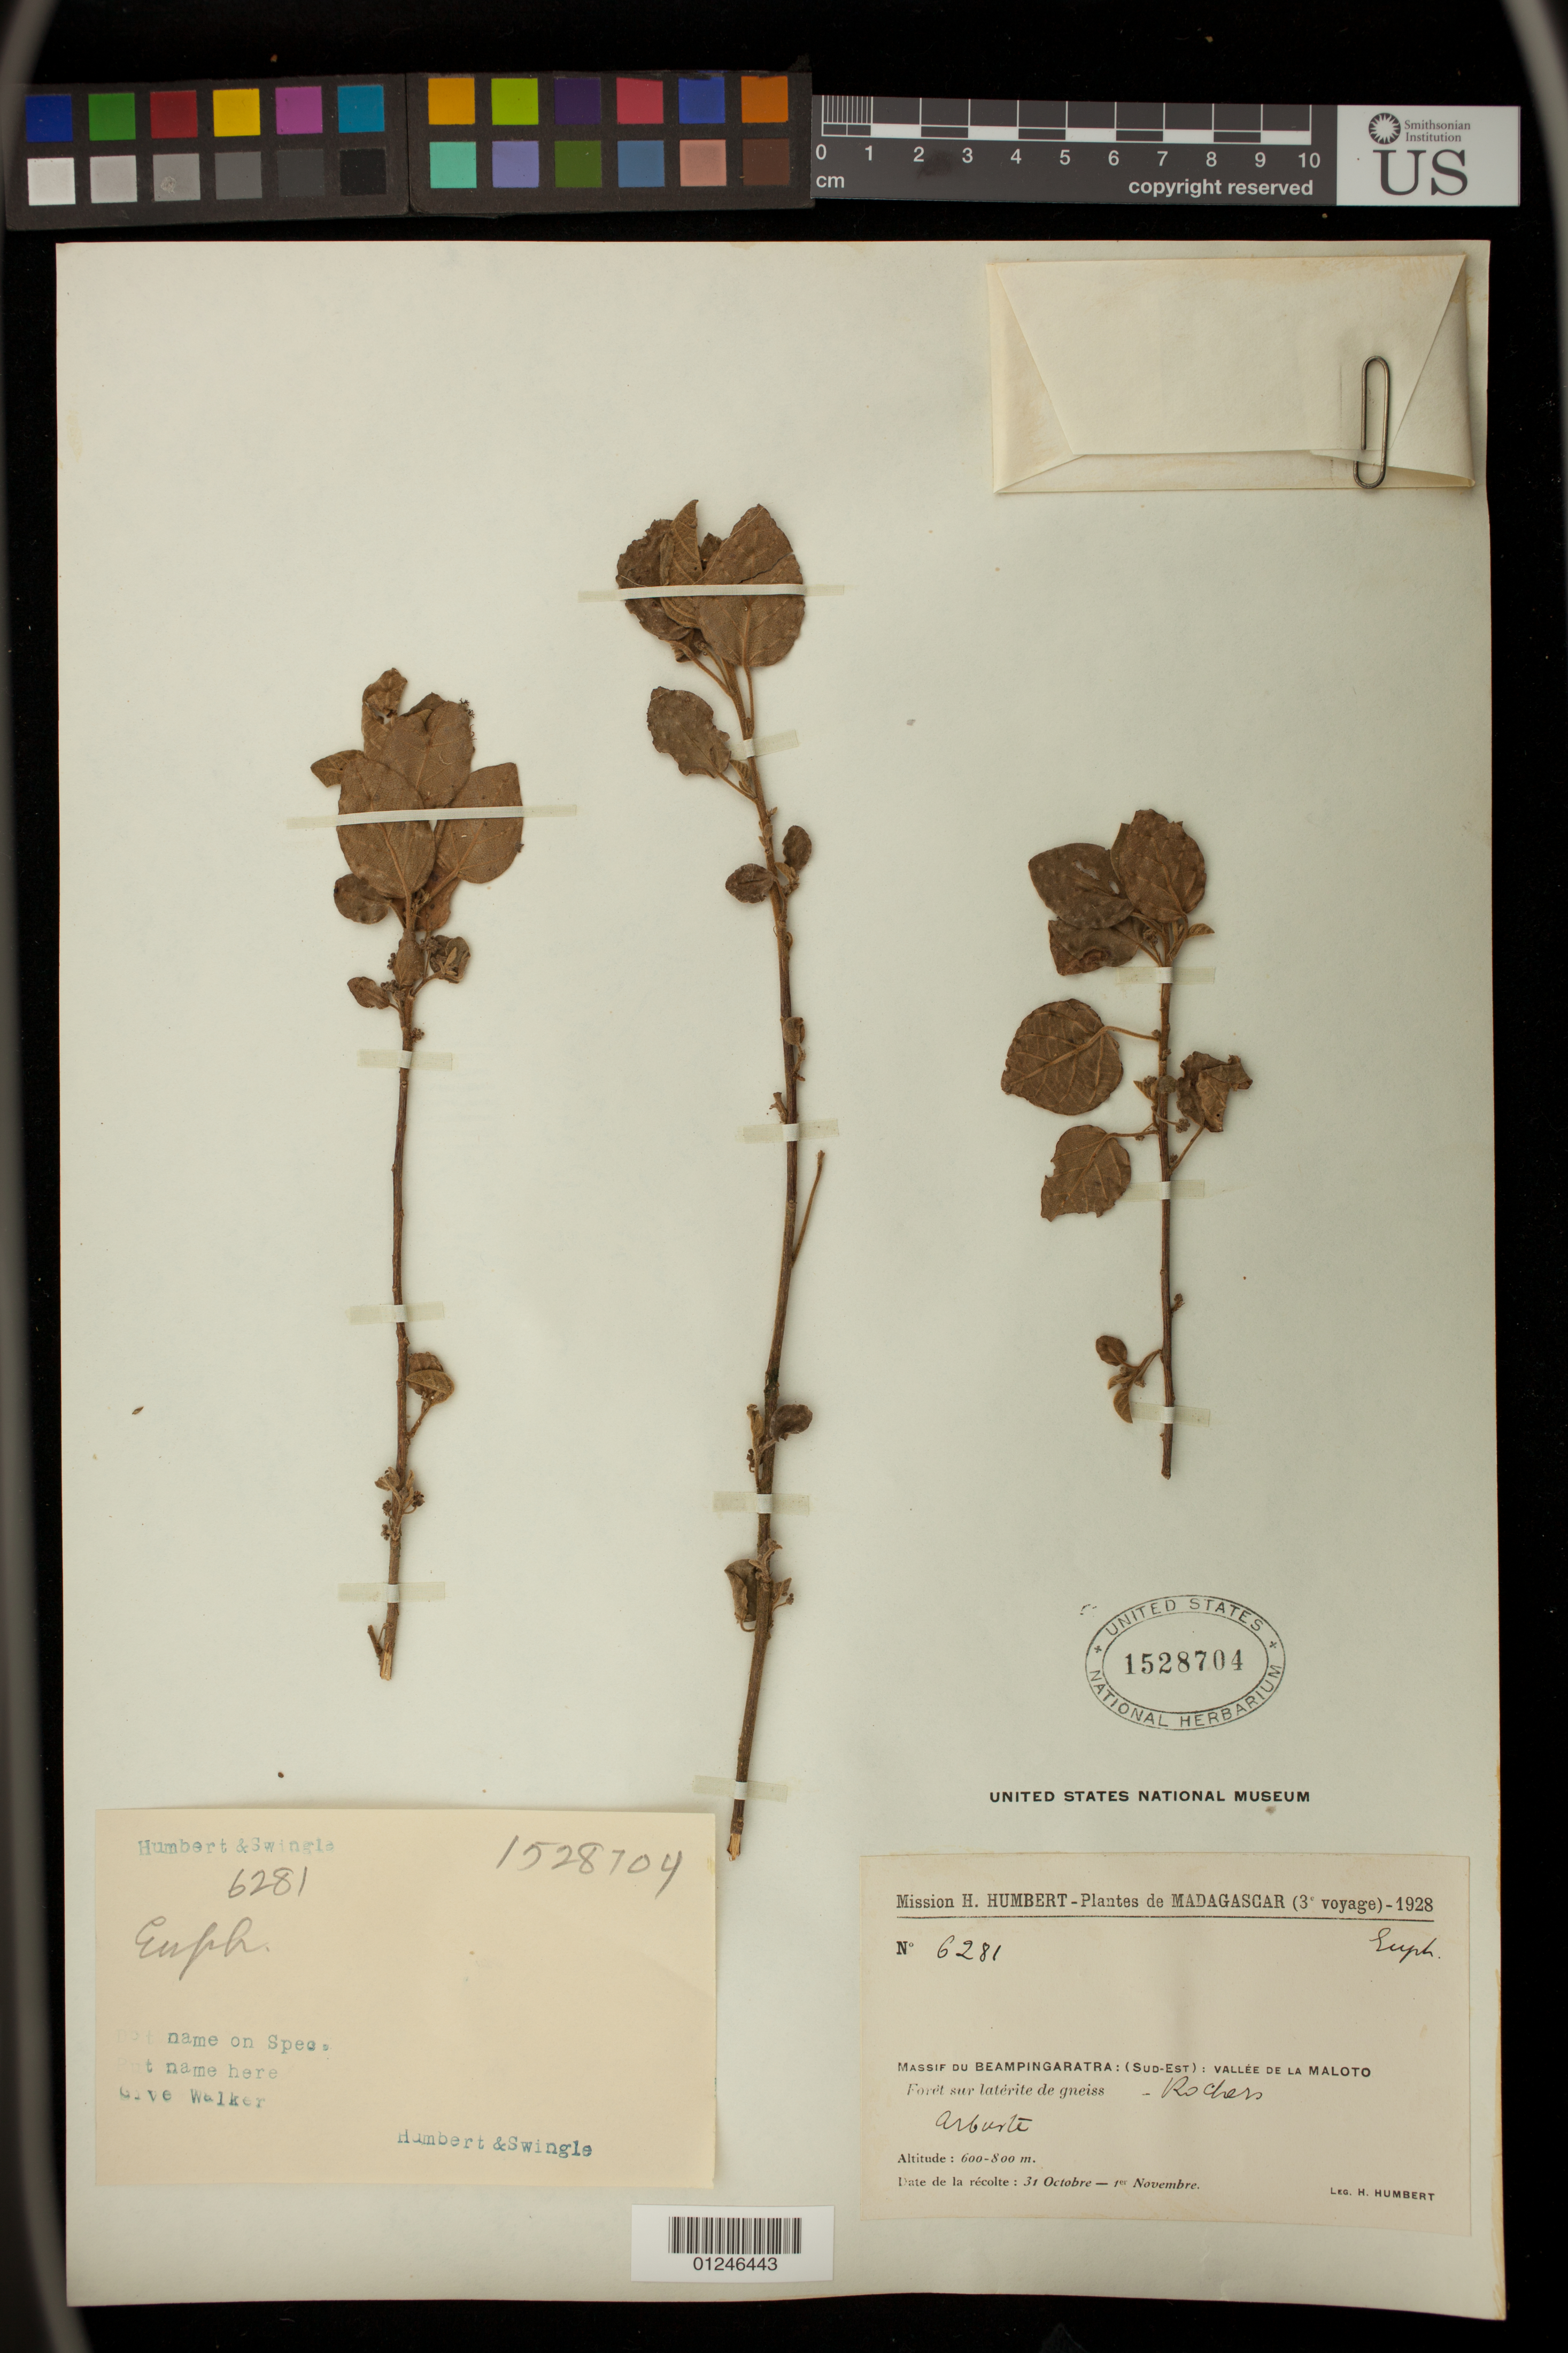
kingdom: Plantae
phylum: Tracheophyta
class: Magnoliopsida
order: Malpighiales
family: Euphorbiaceae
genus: Croton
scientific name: Croton sp.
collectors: H. Humbert & -. Swingle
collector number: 6281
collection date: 1928-10-31/1928-11-01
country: Madagascar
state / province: Anosy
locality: Massif du Beampingaratra: (Sud-Est): Vallee de la Maloto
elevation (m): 600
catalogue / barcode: US 1528704